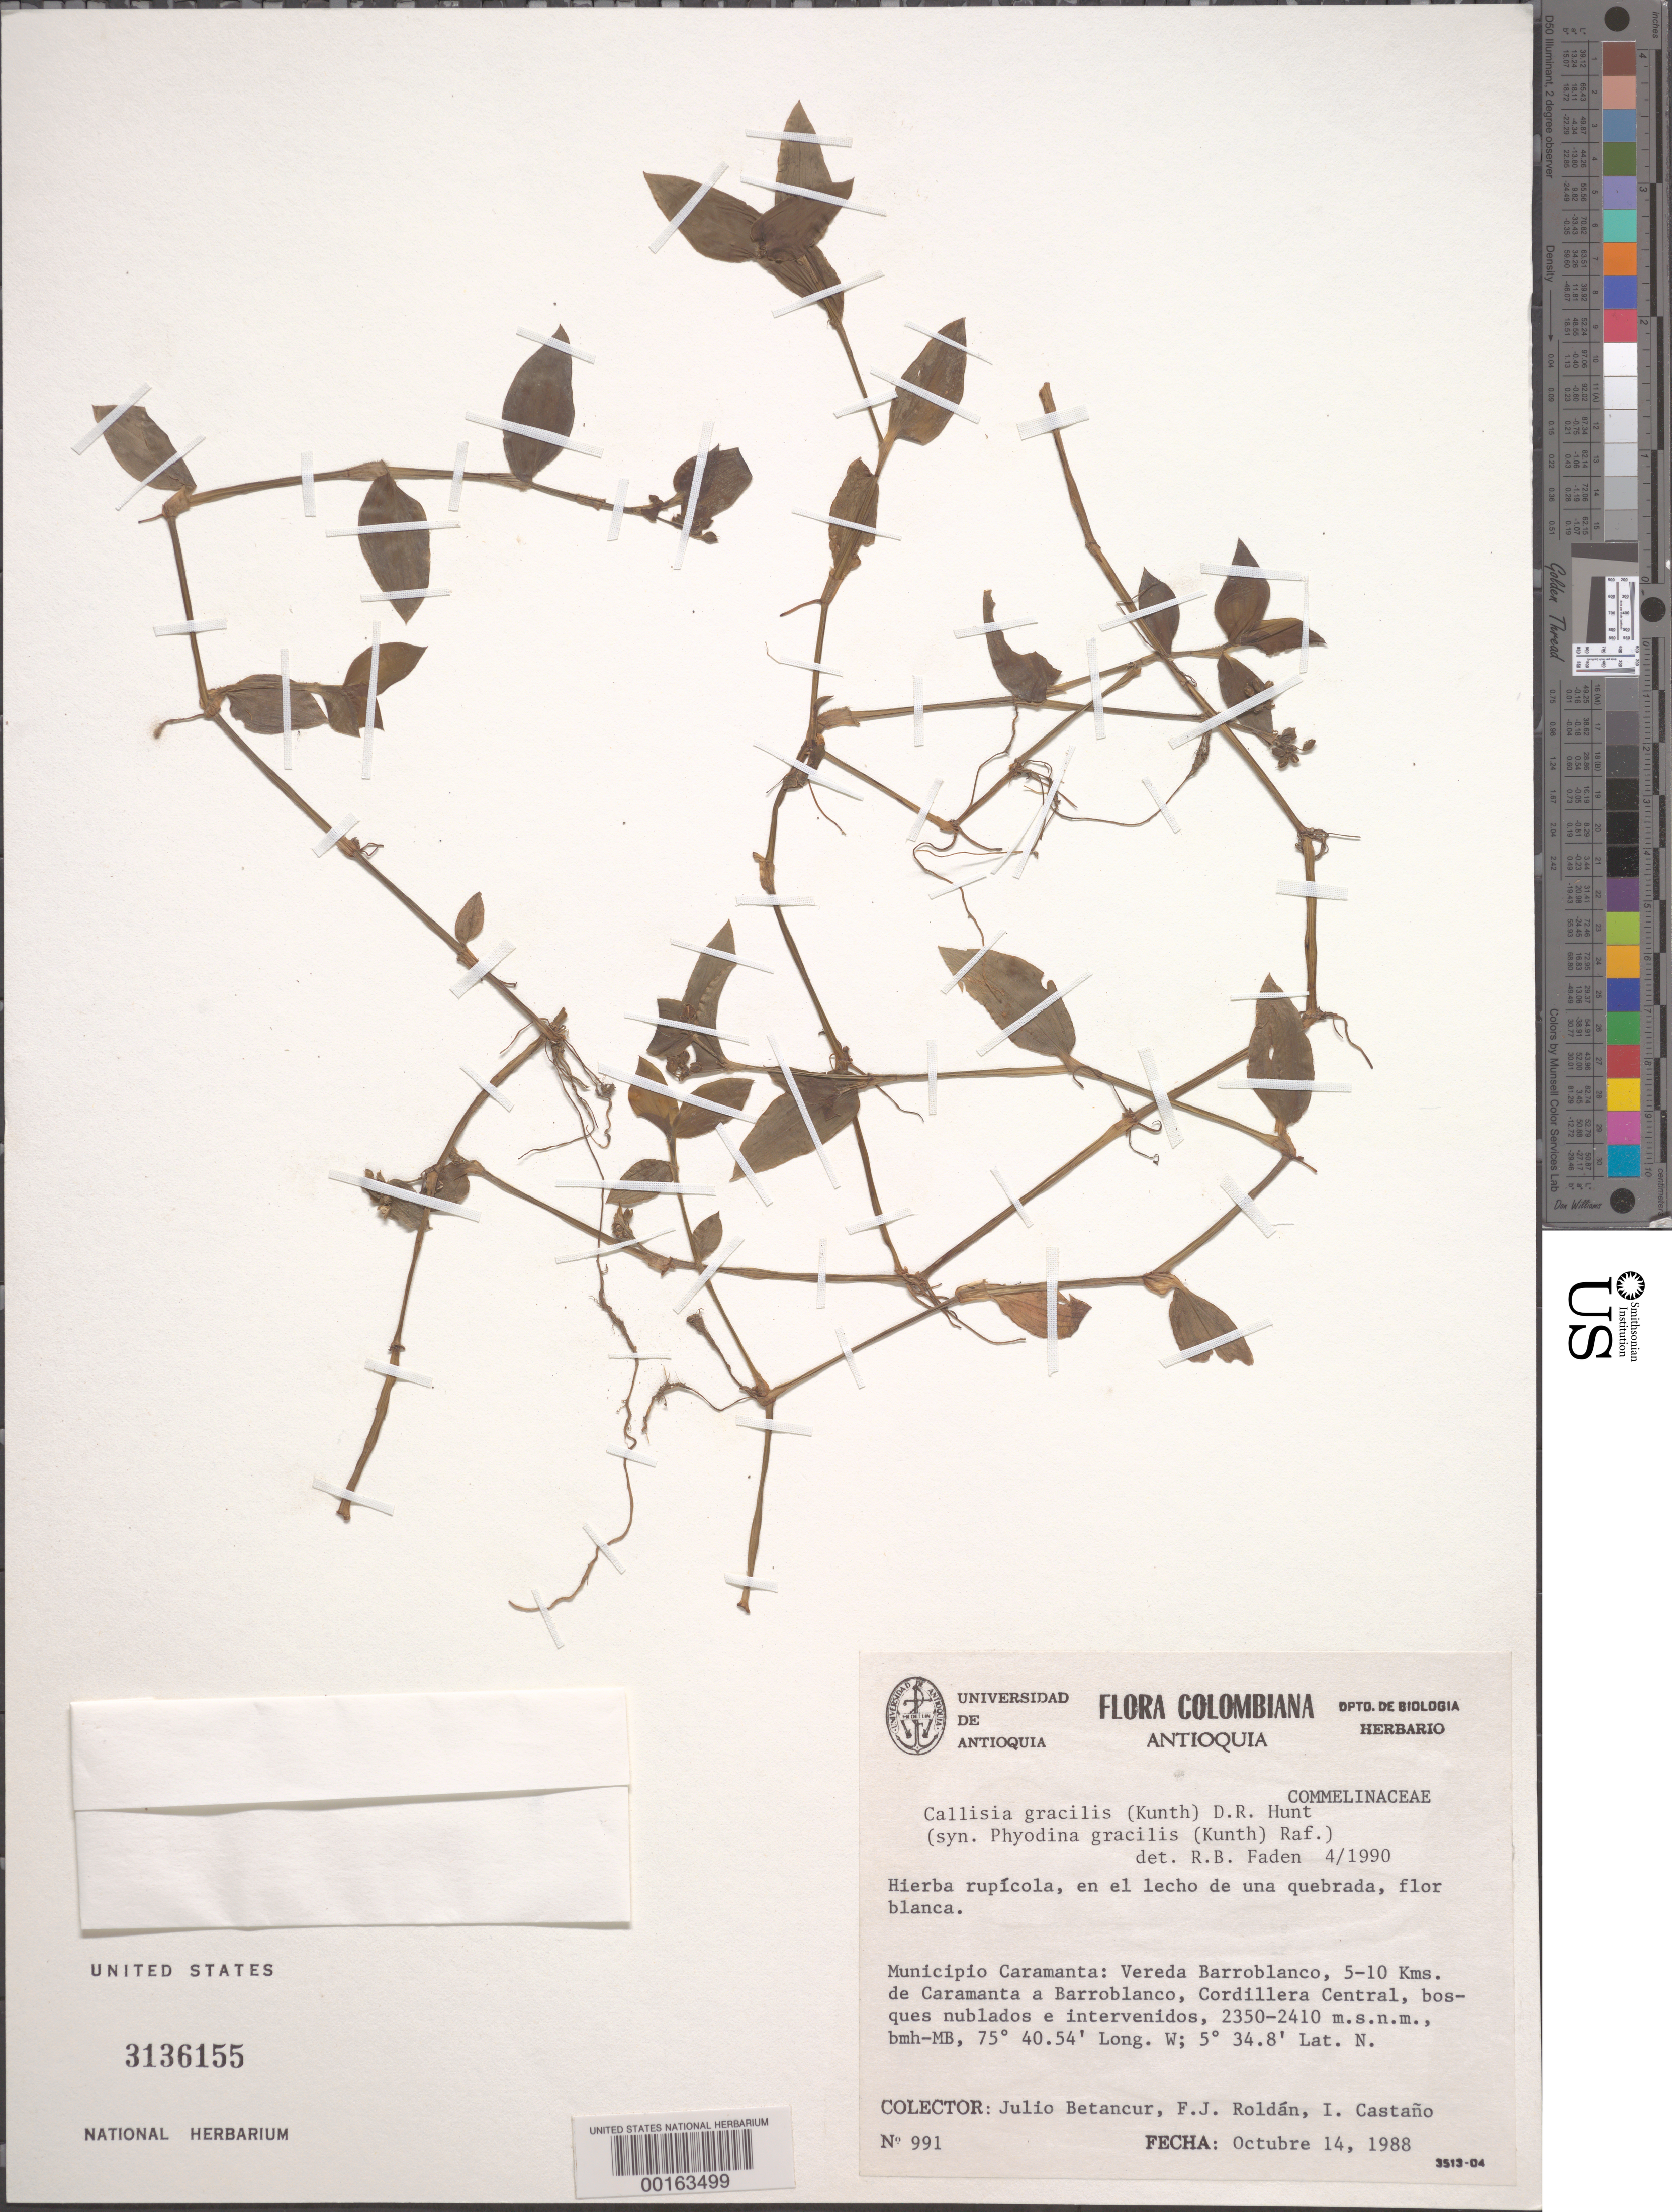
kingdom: Plantae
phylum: Tracheophyta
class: Liliopsida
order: Commelinales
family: Commelinaceae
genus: Callisia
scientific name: Callisia gracilis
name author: (Kunth) D.R. Hunt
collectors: J. C. Betancur, F. J. Roldán & I. Castaño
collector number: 991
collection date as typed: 14 Oct 1988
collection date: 1988-10-14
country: Colombia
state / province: Antioquia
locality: Caramanta, Bereda BarroBlanco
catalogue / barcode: US 3136155